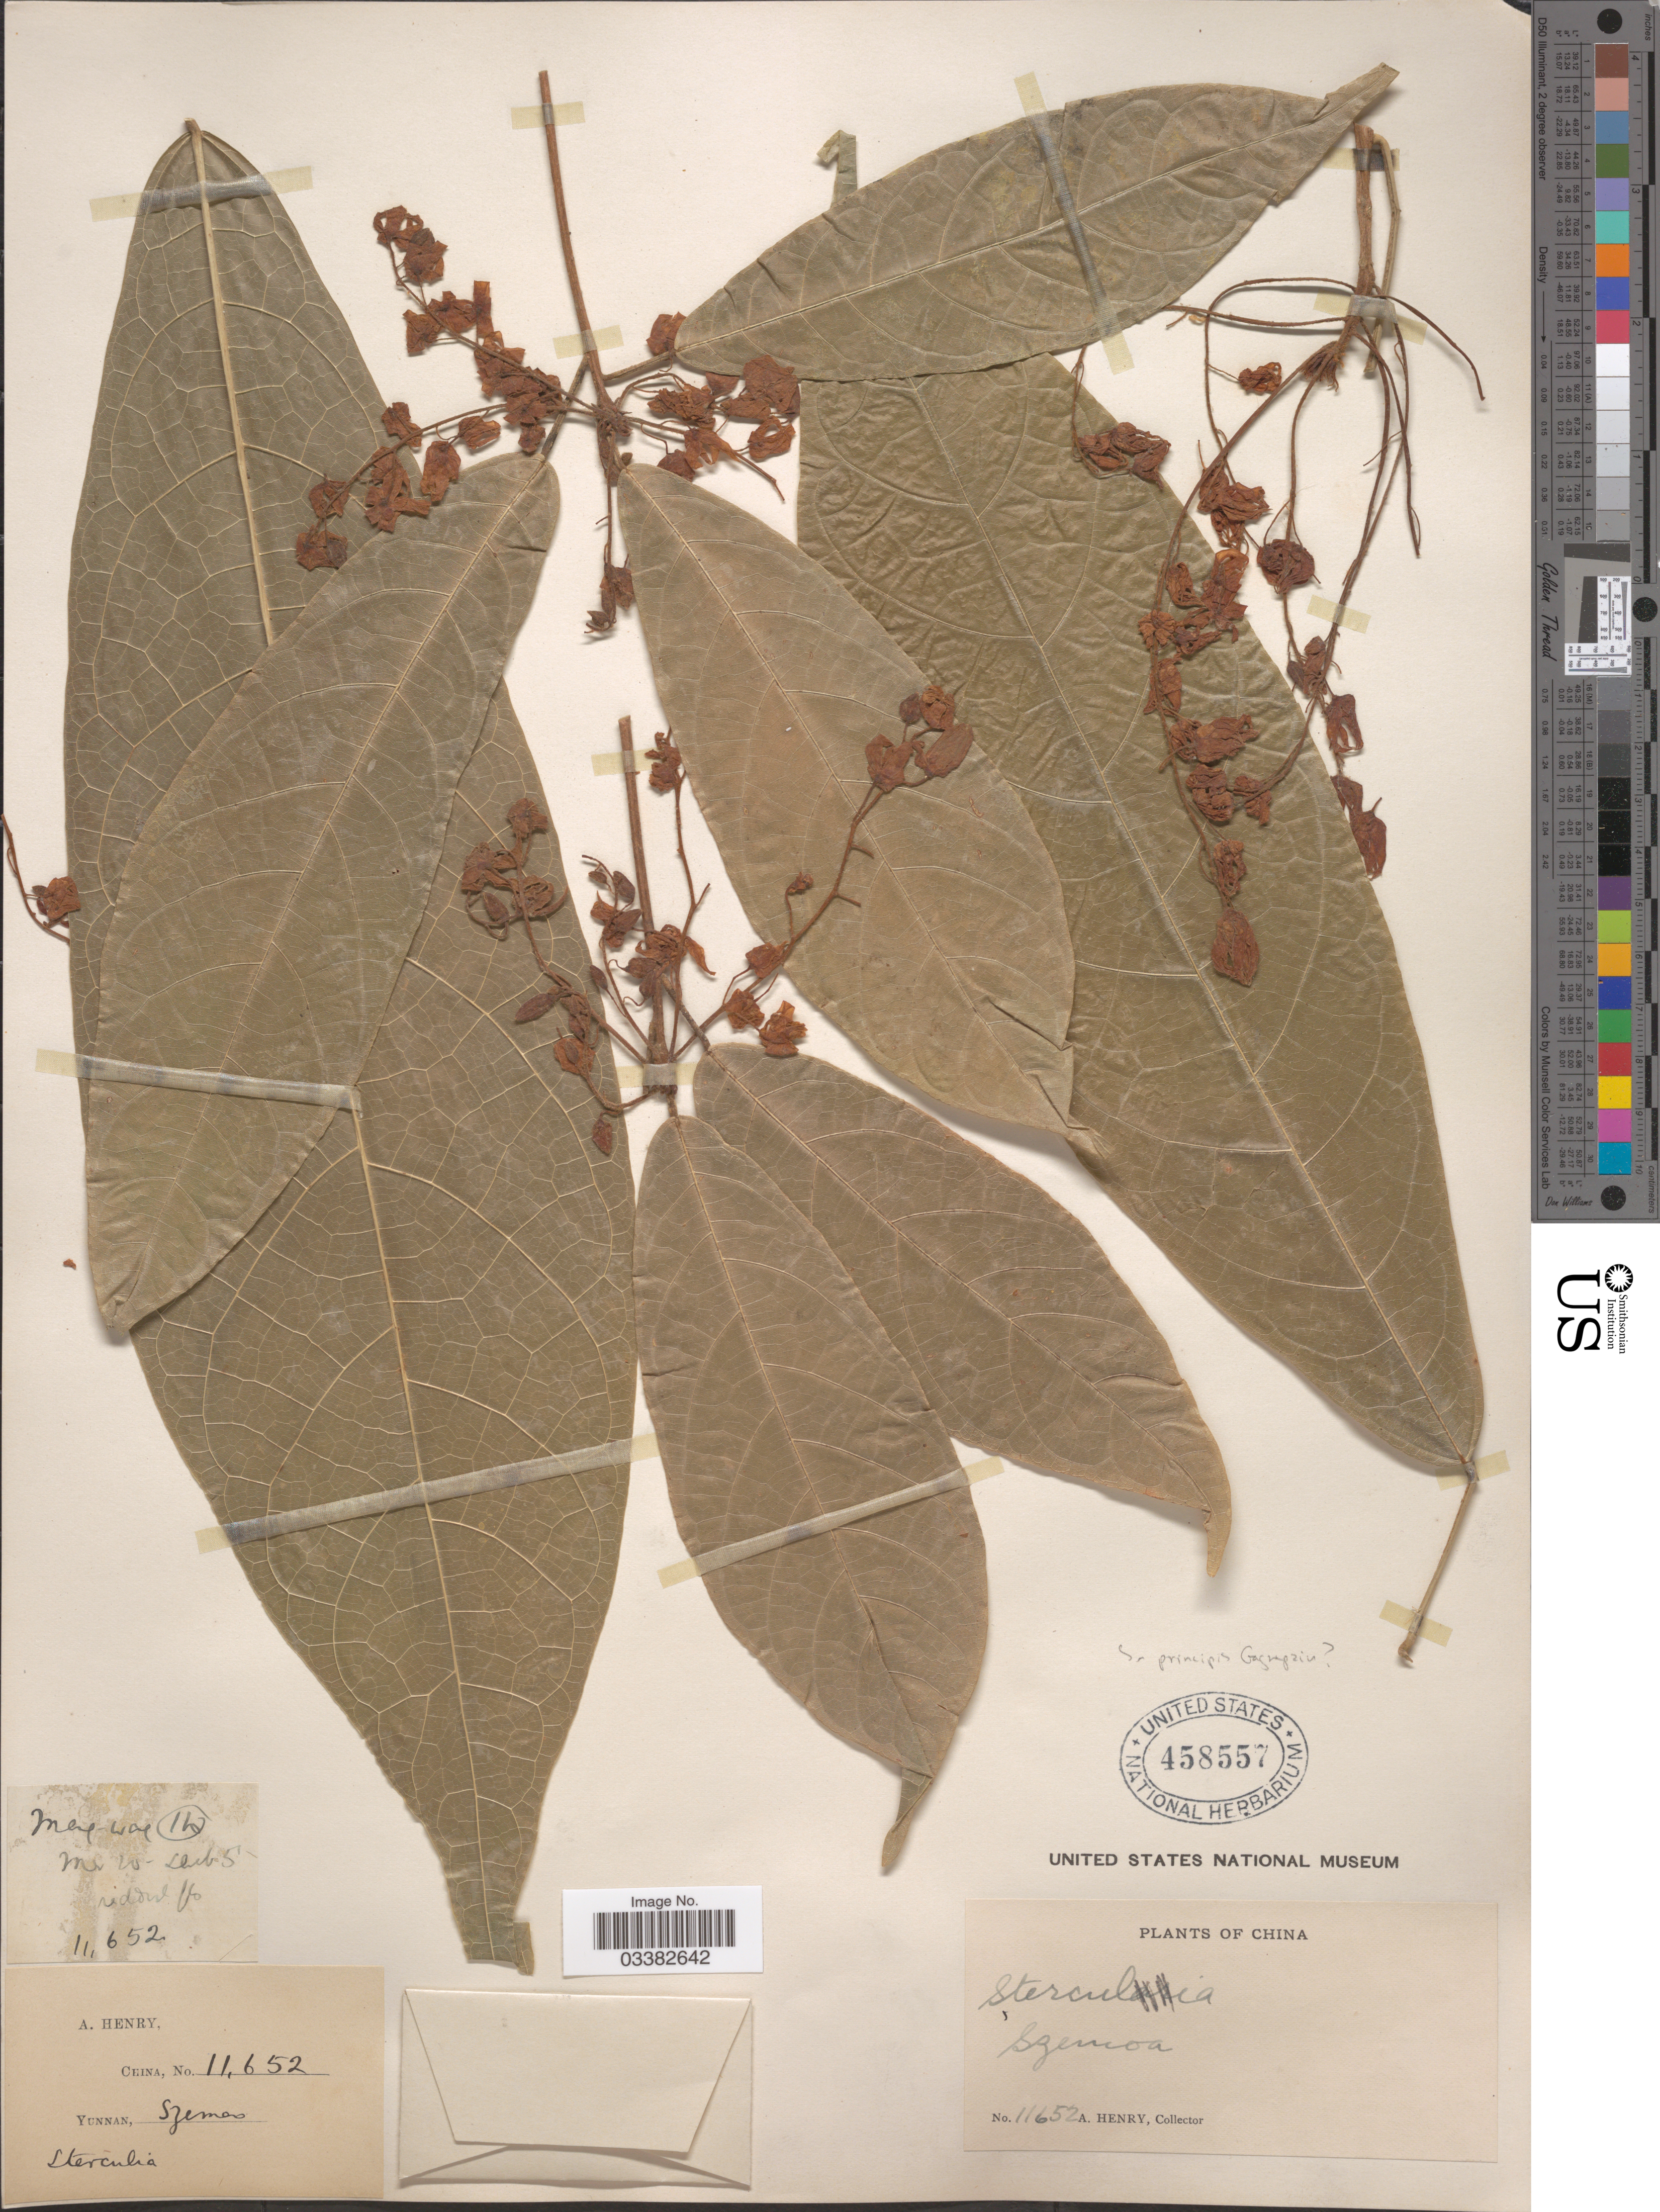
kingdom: Plantae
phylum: Tracheophyta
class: Magnoliopsida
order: Malvales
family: Malvaceae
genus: Sterculia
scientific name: Sterculia sp.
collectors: A. Henry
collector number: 11652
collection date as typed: Transcribed d/m/y: /5/11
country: China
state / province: Yunnan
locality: Szemoa.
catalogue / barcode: US 458557